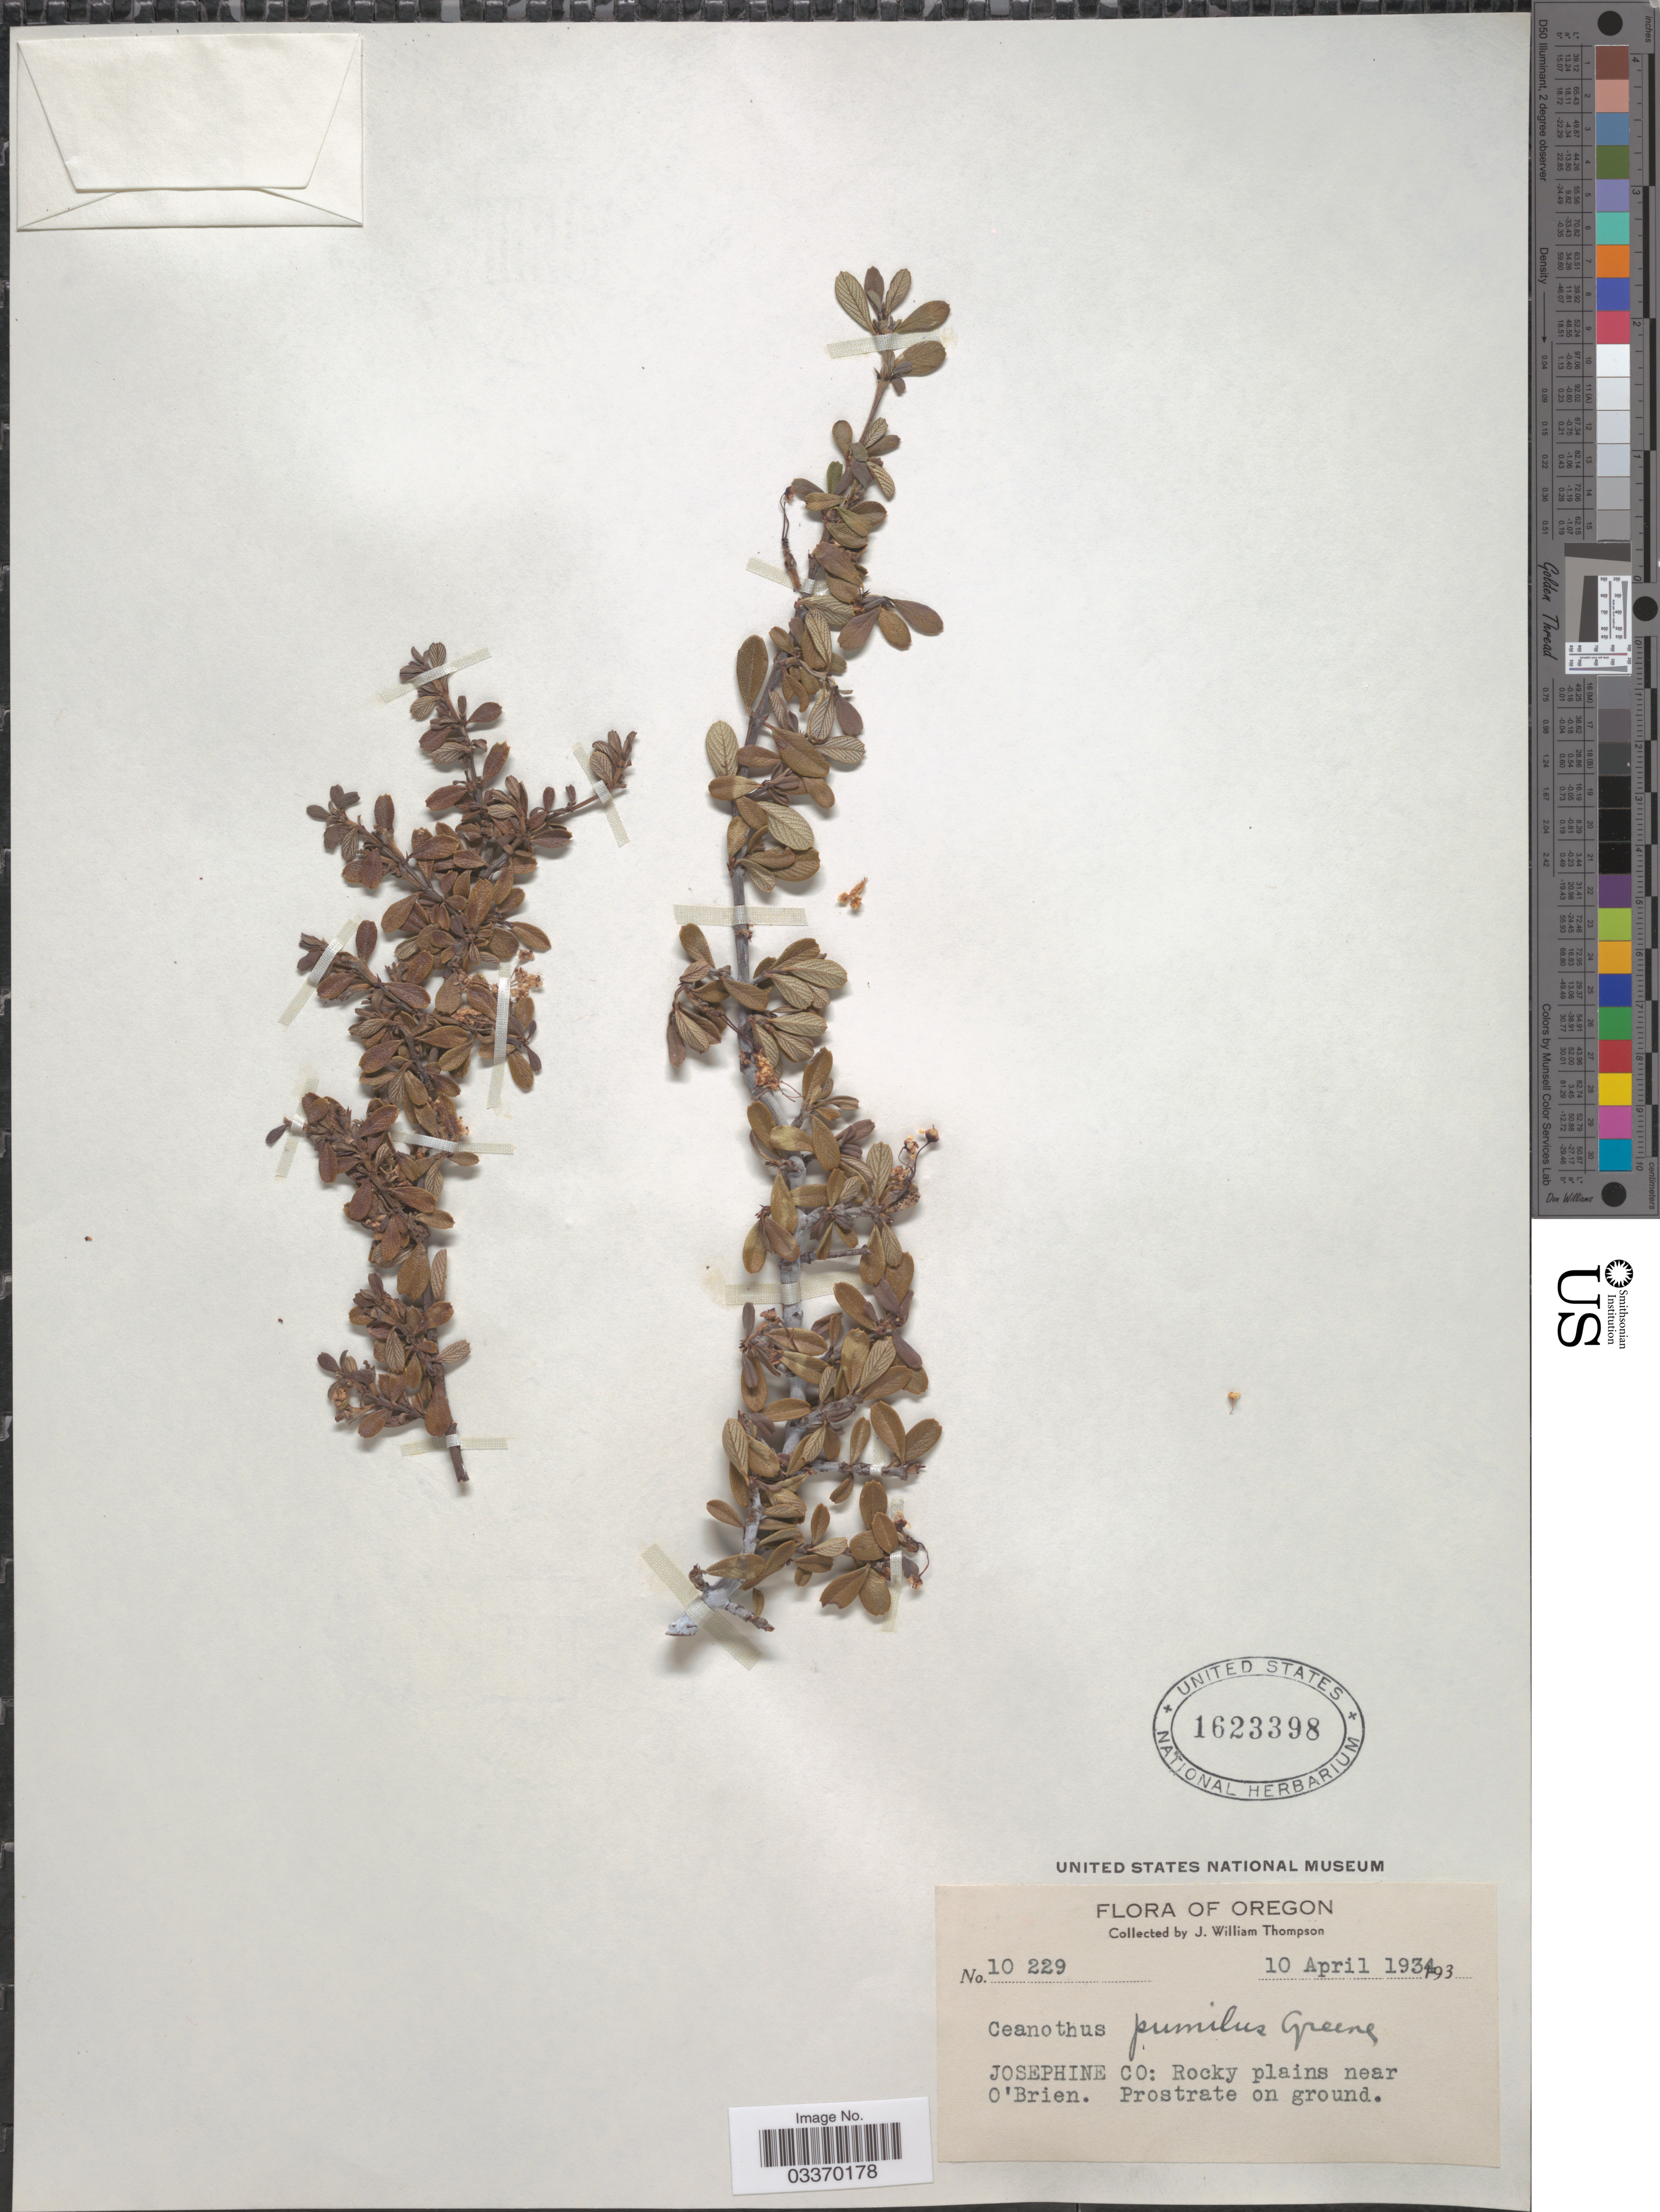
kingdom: Plantae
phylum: Tracheophyta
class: Magnoliopsida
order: Rosales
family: Rhamnaceae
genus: Ceanothus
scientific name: Ceanothus pumilus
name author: Greene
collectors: J. W. Thompson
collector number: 10229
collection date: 1934-04-10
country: United States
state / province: Oregon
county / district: Josephine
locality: Josephine Co: Rocky plains near O'Brien.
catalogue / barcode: US 1623398